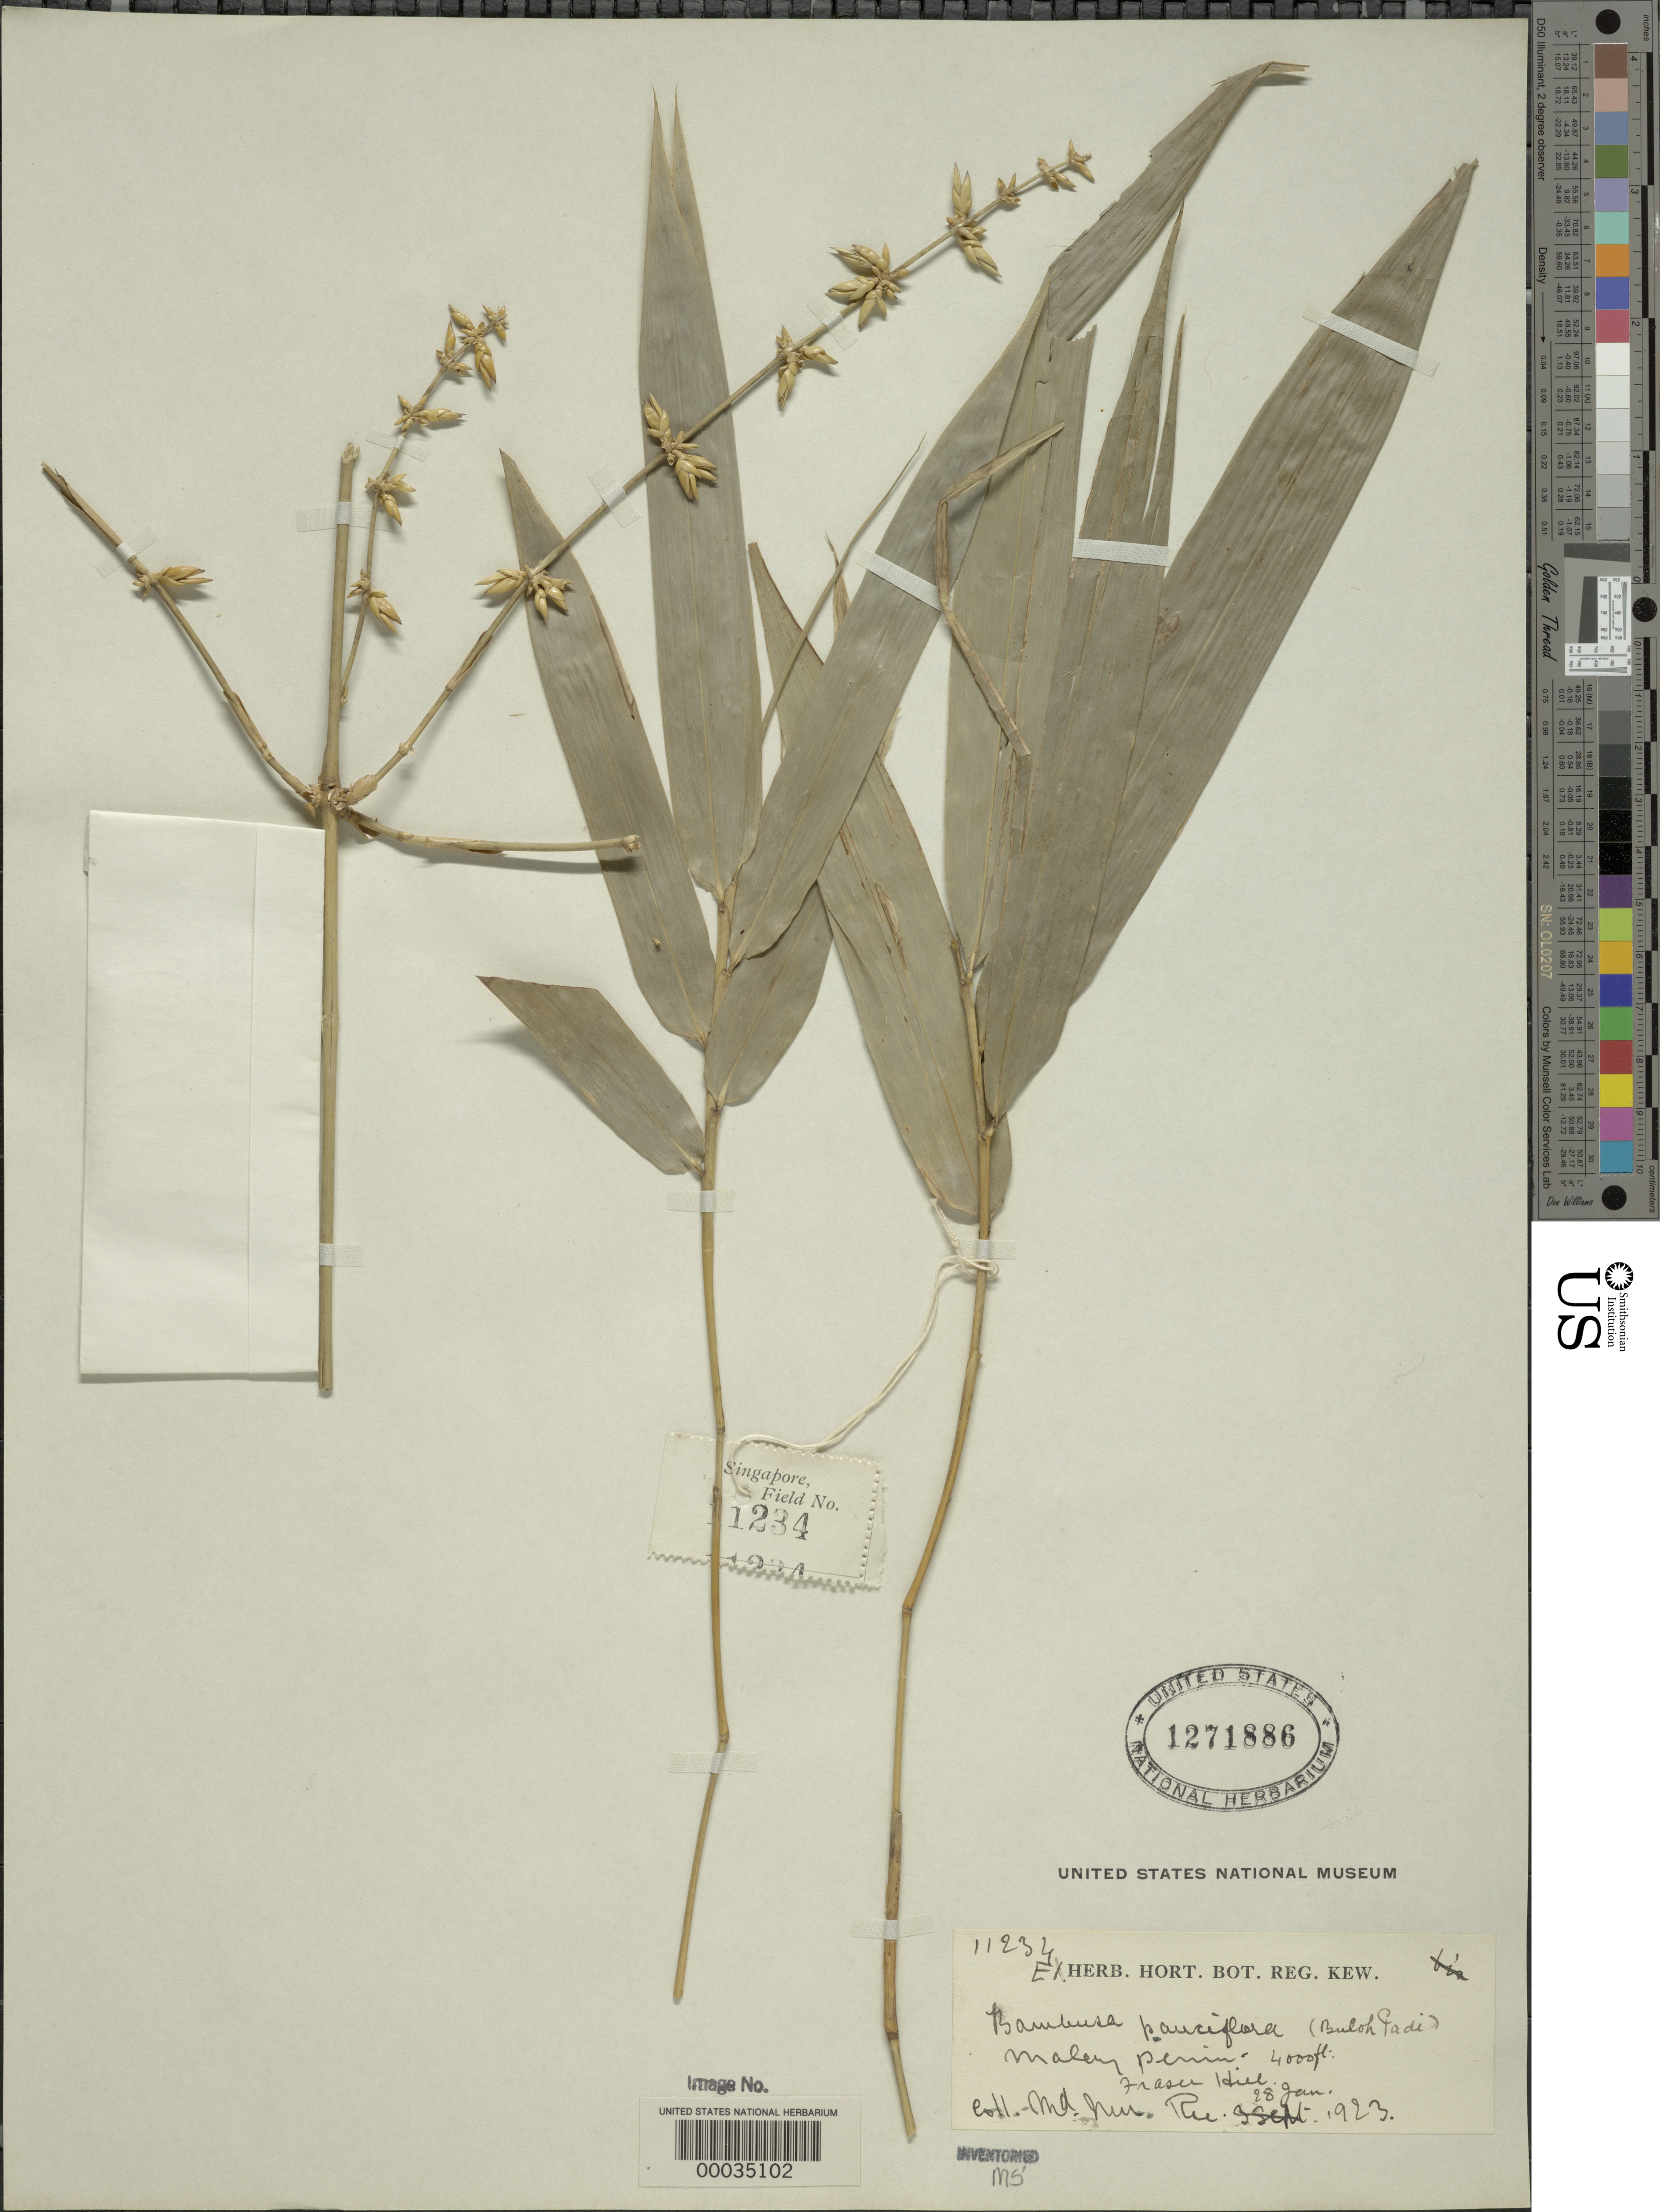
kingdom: Plantae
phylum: Tracheophyta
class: Liliopsida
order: Poales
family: Poaceae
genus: Bambusa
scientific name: Bambusa vulgaris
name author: Schrad. ex J.C. Wendl.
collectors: F. A. McClure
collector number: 11234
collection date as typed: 28 Jan 1923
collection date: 1923-01-28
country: Malaysia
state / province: Pahang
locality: Fraser hill [Malay Peninsula]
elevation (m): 1219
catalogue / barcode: US 1271886